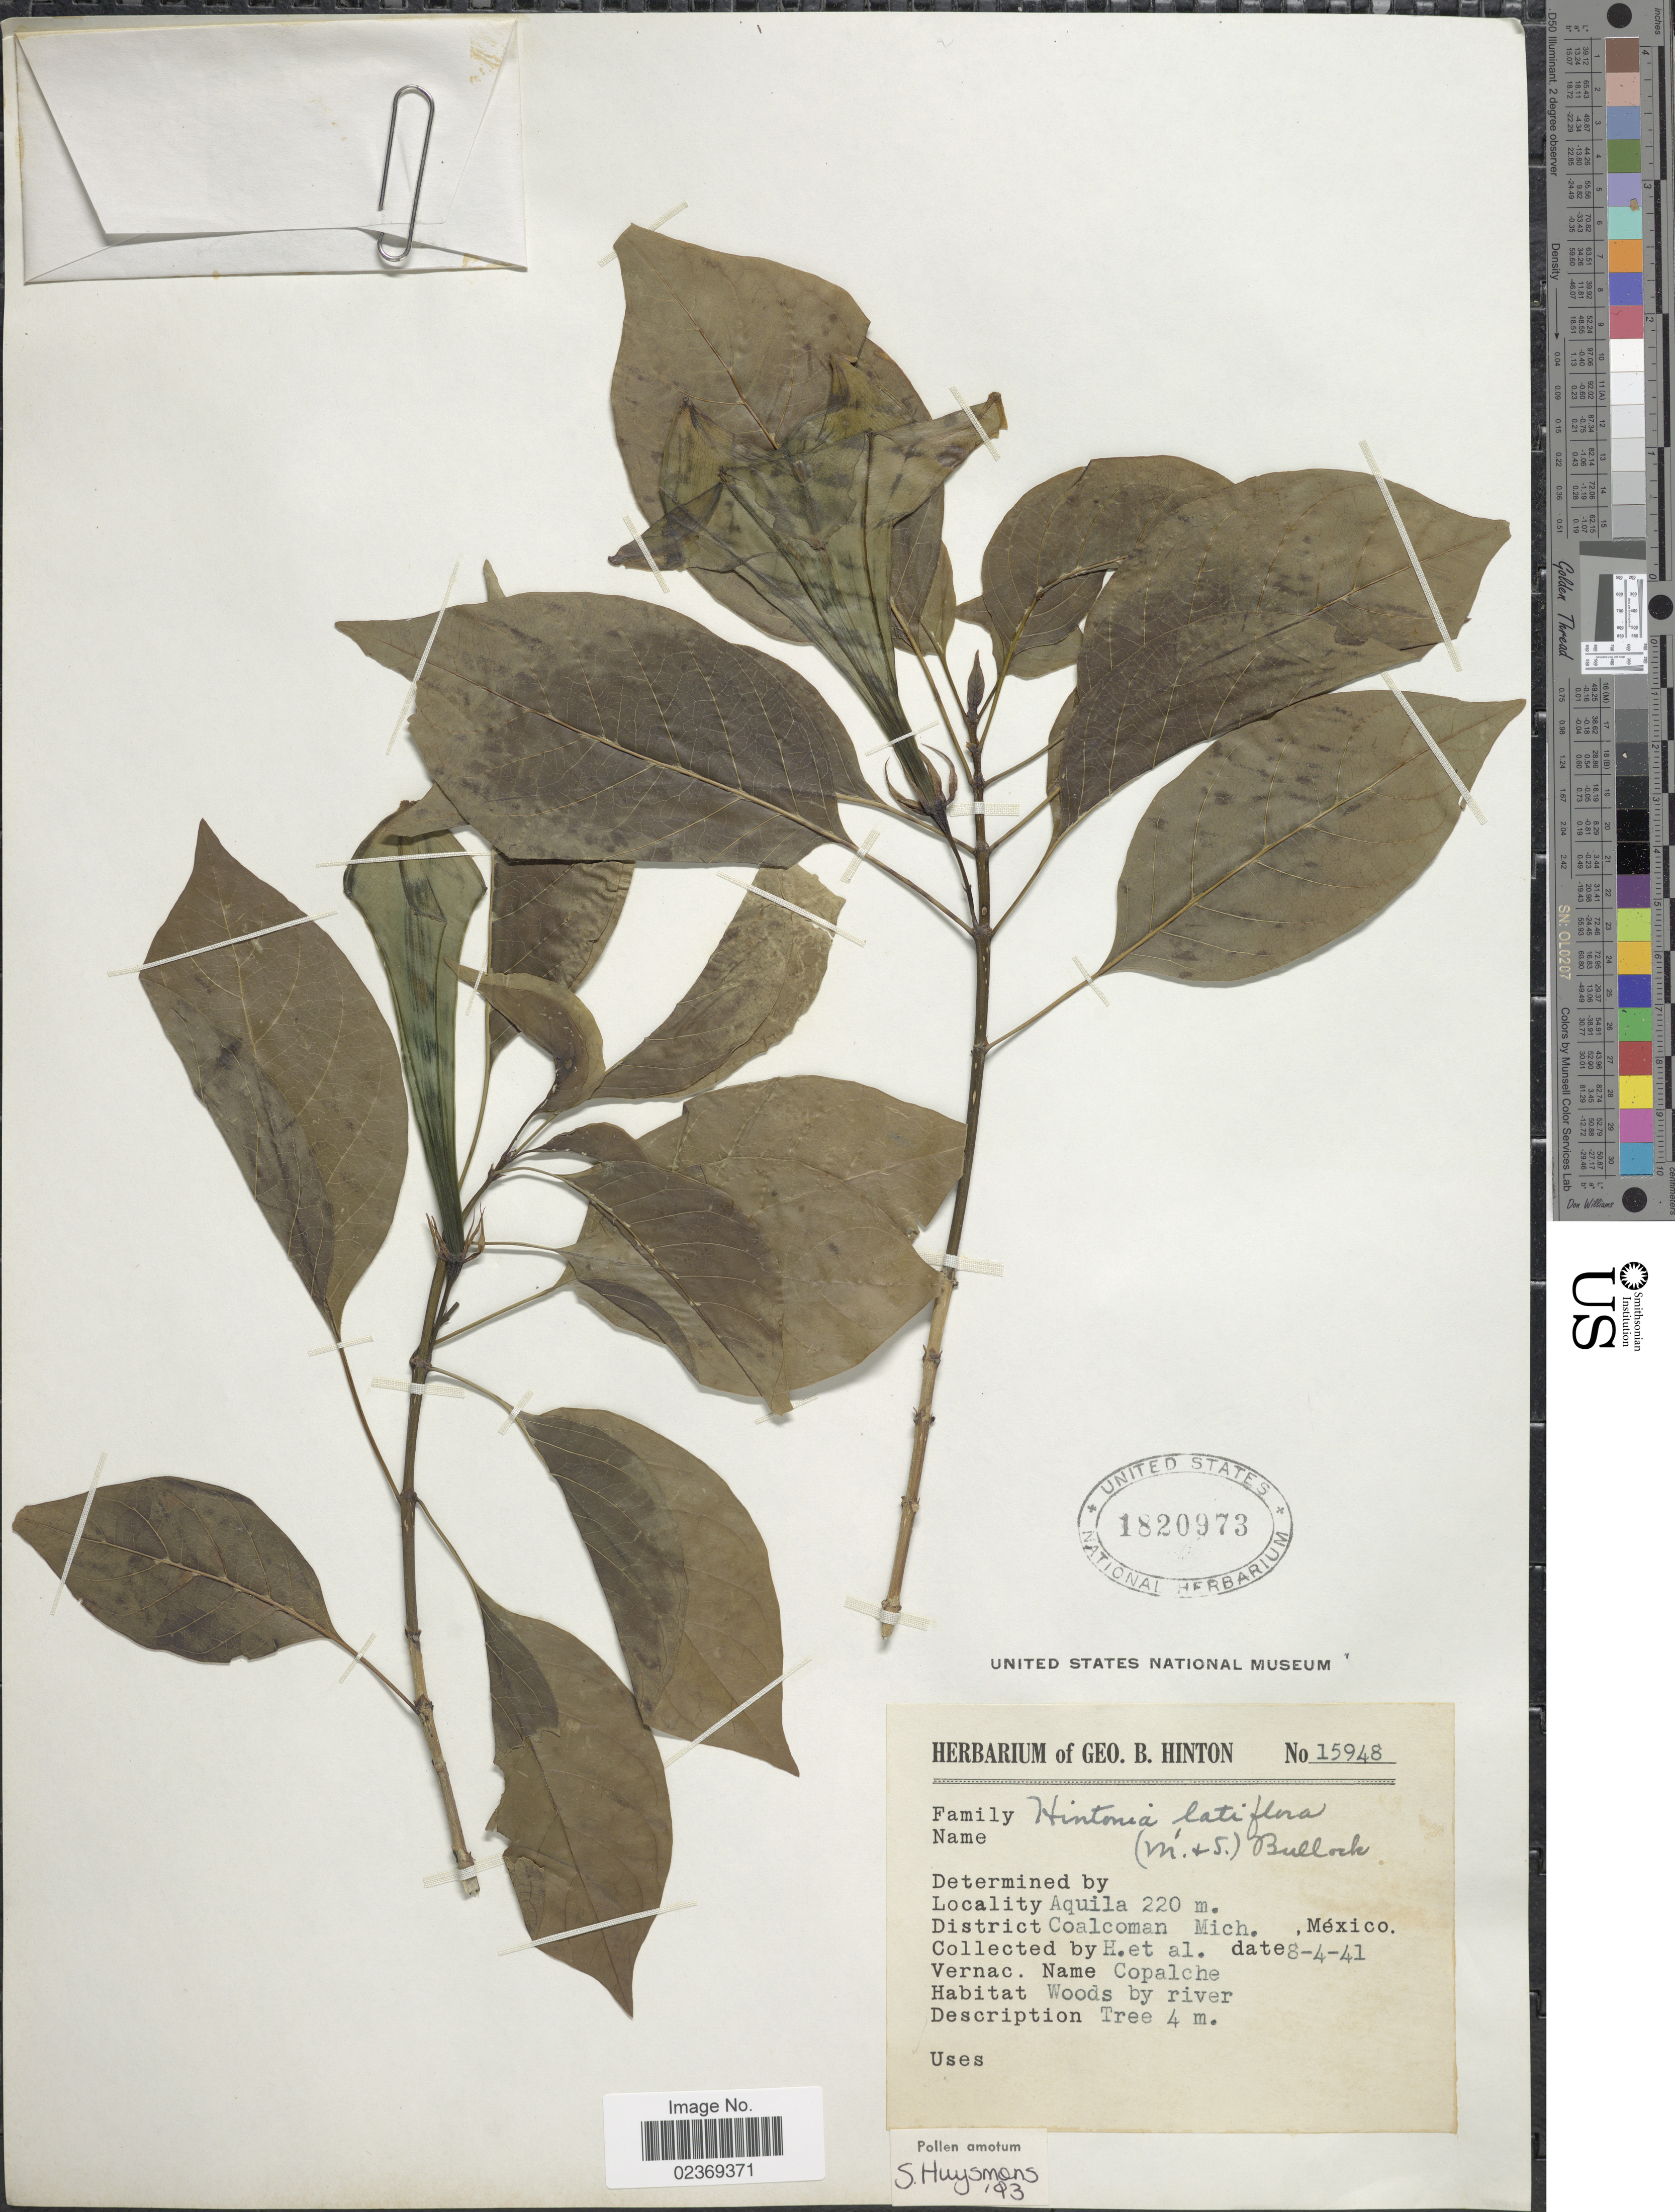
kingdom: Plantae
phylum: Tracheophyta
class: Magnoliopsida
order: Gentianales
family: Rubiaceae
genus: Hintonia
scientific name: Hintonia latiflora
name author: (Sessé & Moc. ex DC.) Bullock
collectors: G. B. Hinton & et al.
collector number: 15948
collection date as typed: Transcribed d/m/y: 4/8/41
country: Mexico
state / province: Michoacán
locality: Aquila, District Coalcoman, woods by river.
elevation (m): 220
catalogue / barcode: US 1820973